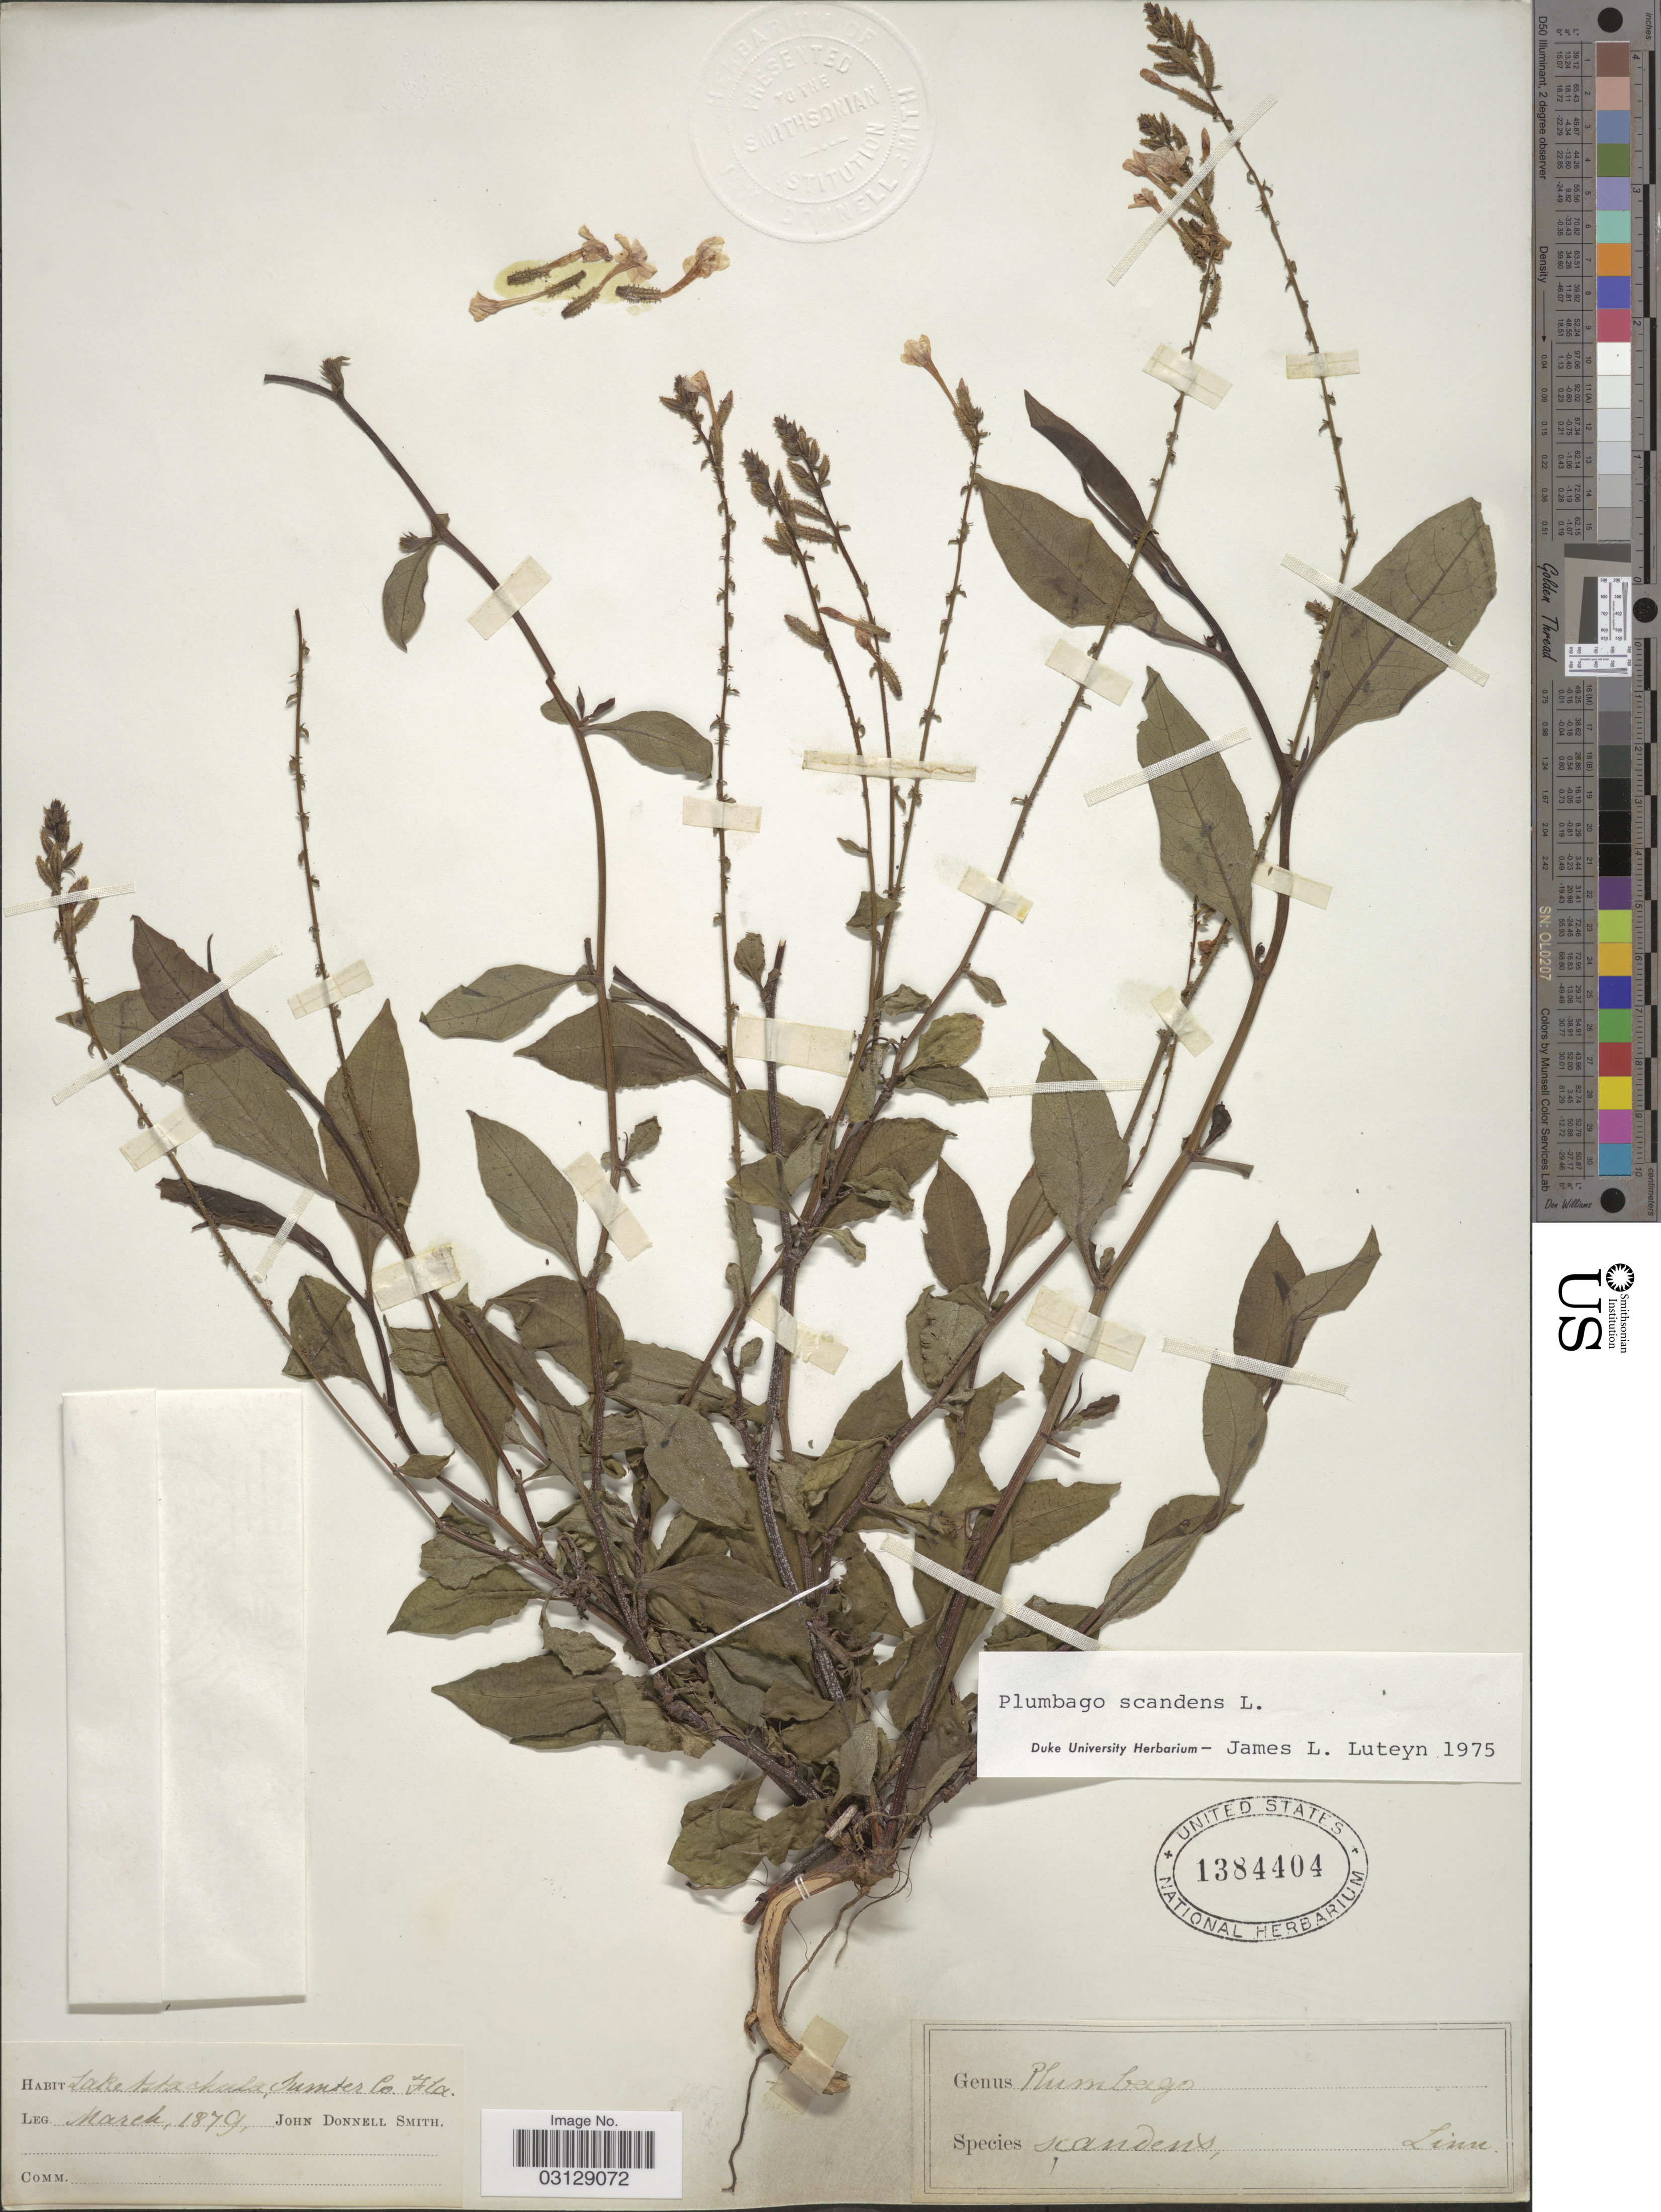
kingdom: Plantae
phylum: Tracheophyta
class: Magnoliopsida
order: Caryophyllales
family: Plumbaginaceae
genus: Plumbago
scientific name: Plumbago scandens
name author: L.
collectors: J. Donnell Smith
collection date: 1879-03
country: United States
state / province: Florida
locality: Lake Astachula, Sumter Co. Fla.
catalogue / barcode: US 1384404